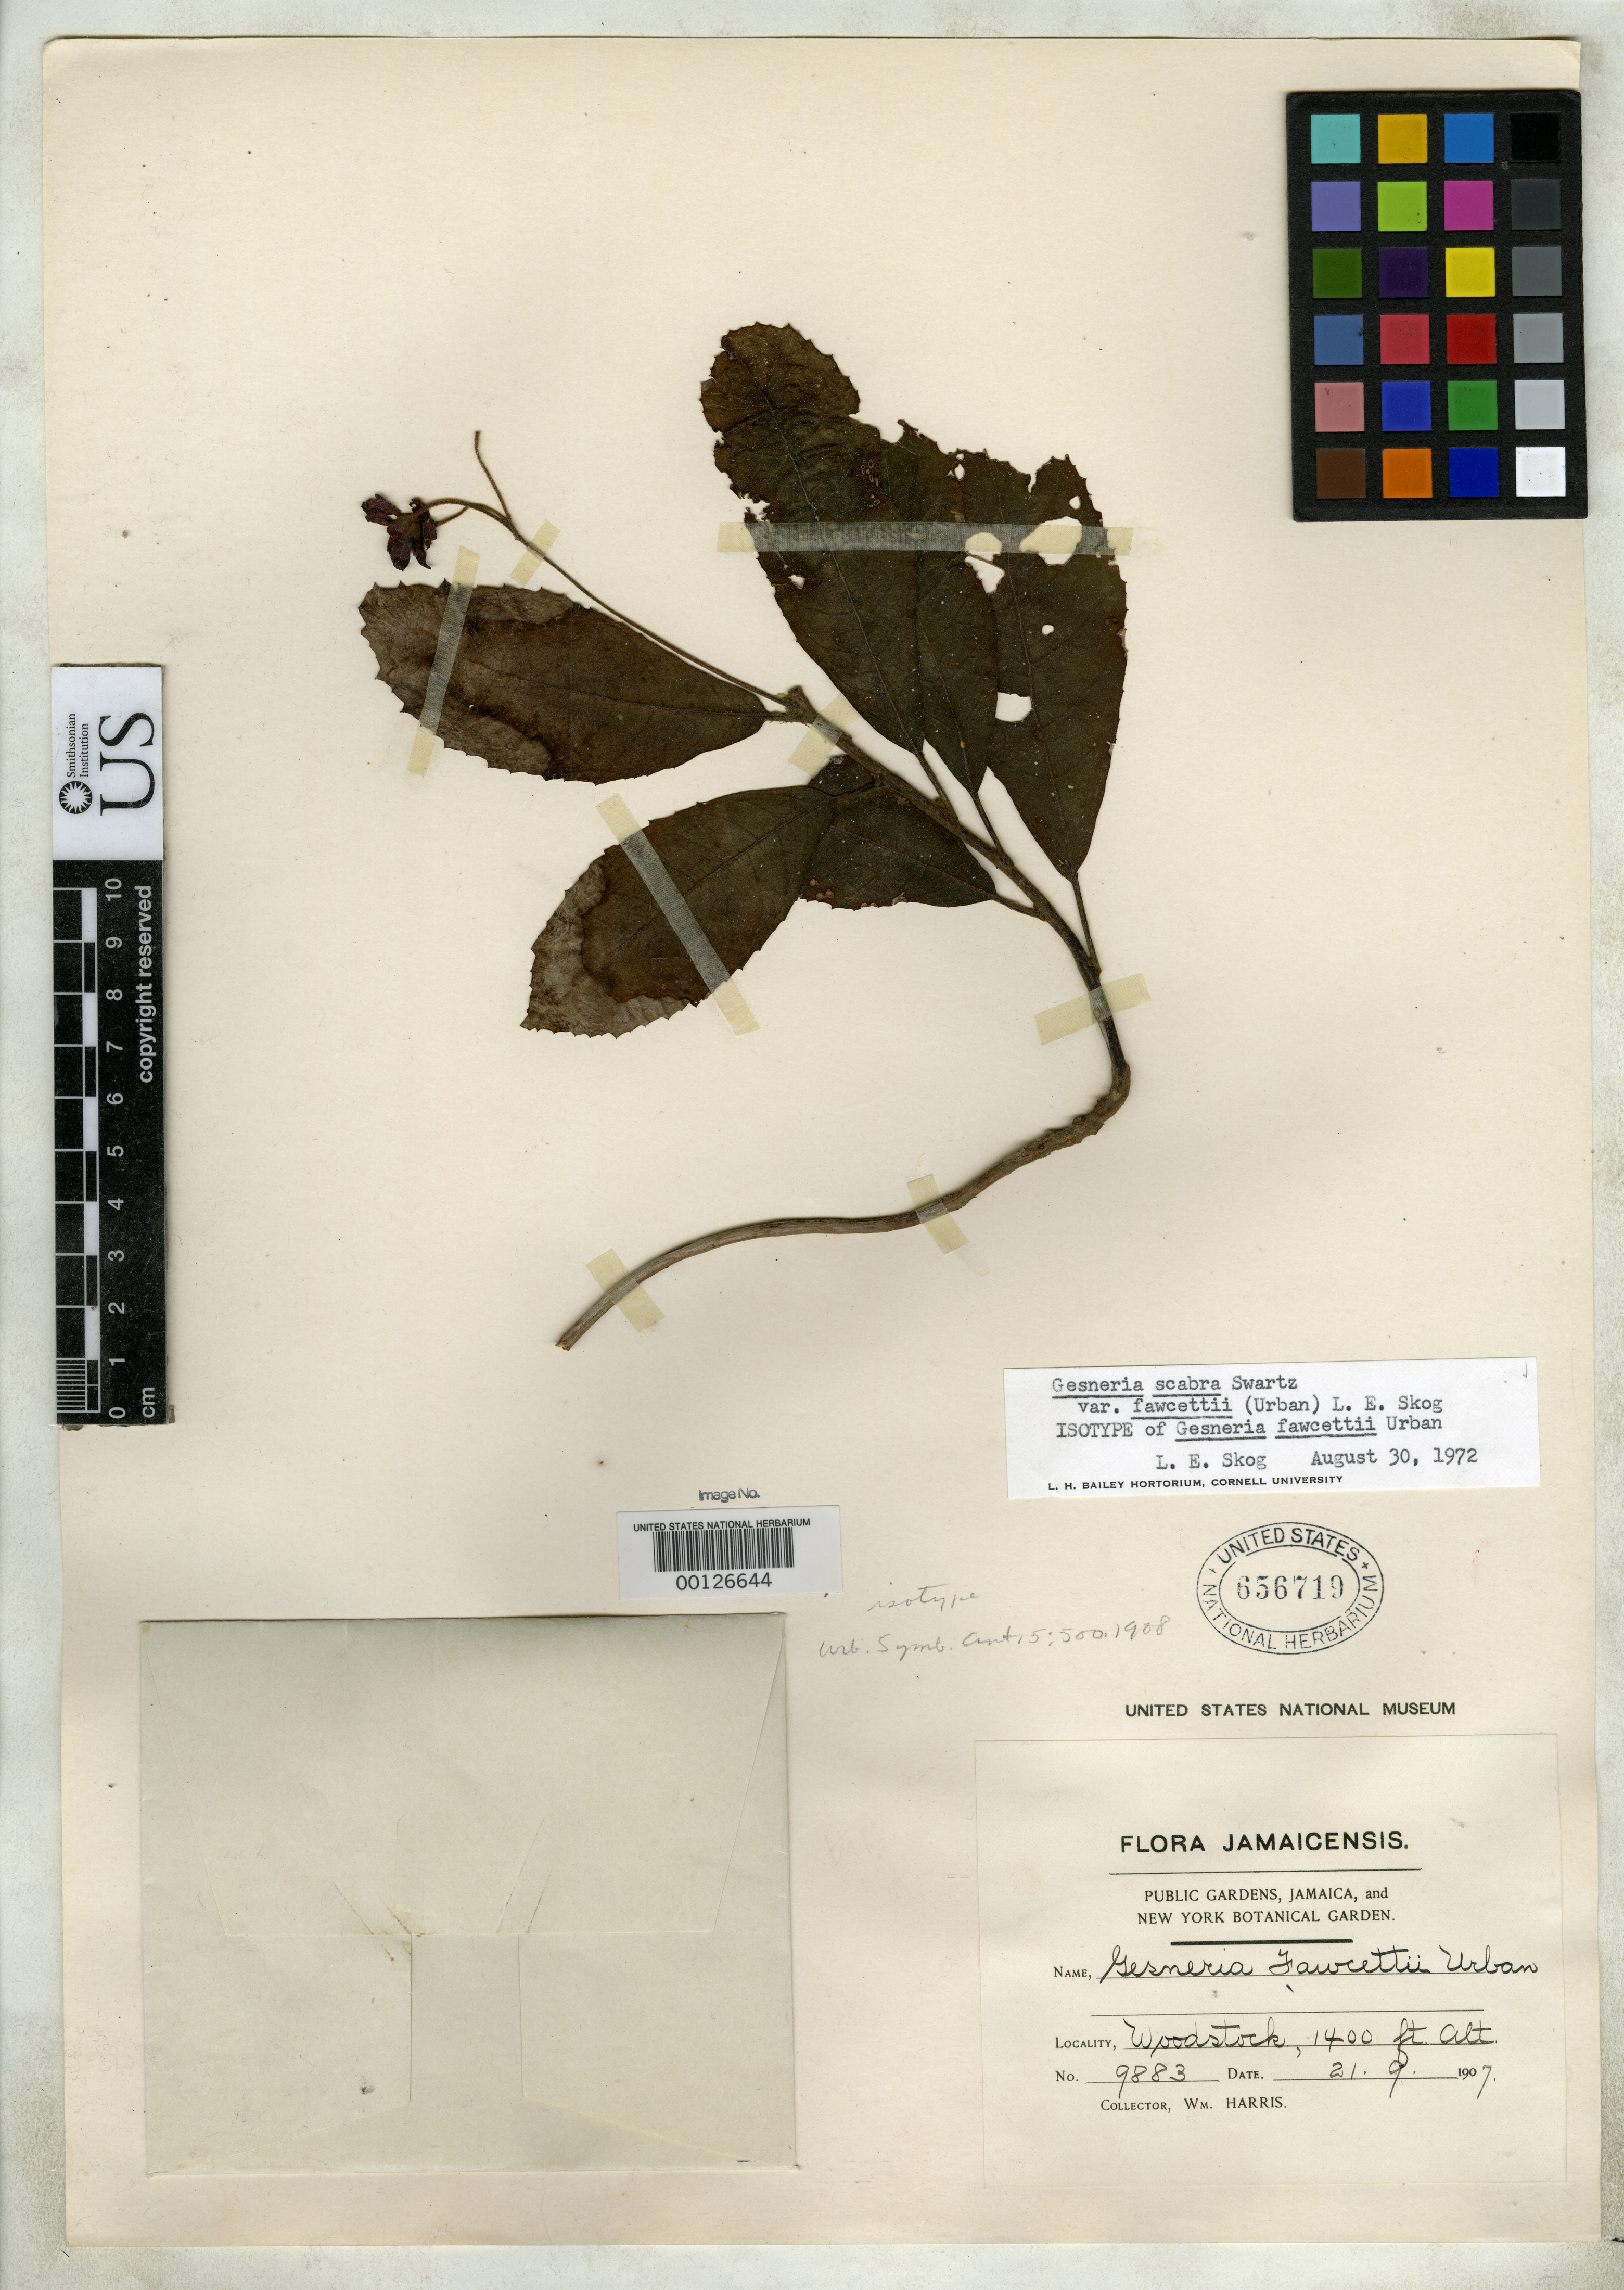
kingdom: Plantae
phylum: Tracheophyta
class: Magnoliopsida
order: Lamiales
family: Gesneriaceae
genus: Gesneria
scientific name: Gesneria fawcettii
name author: Urb.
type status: Isolectotype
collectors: W. H. Harris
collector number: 9883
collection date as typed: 21 Sep 1907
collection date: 1907-09-21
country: Jamaica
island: Greater Antilles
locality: Woodstock.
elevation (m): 427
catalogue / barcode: US 656719